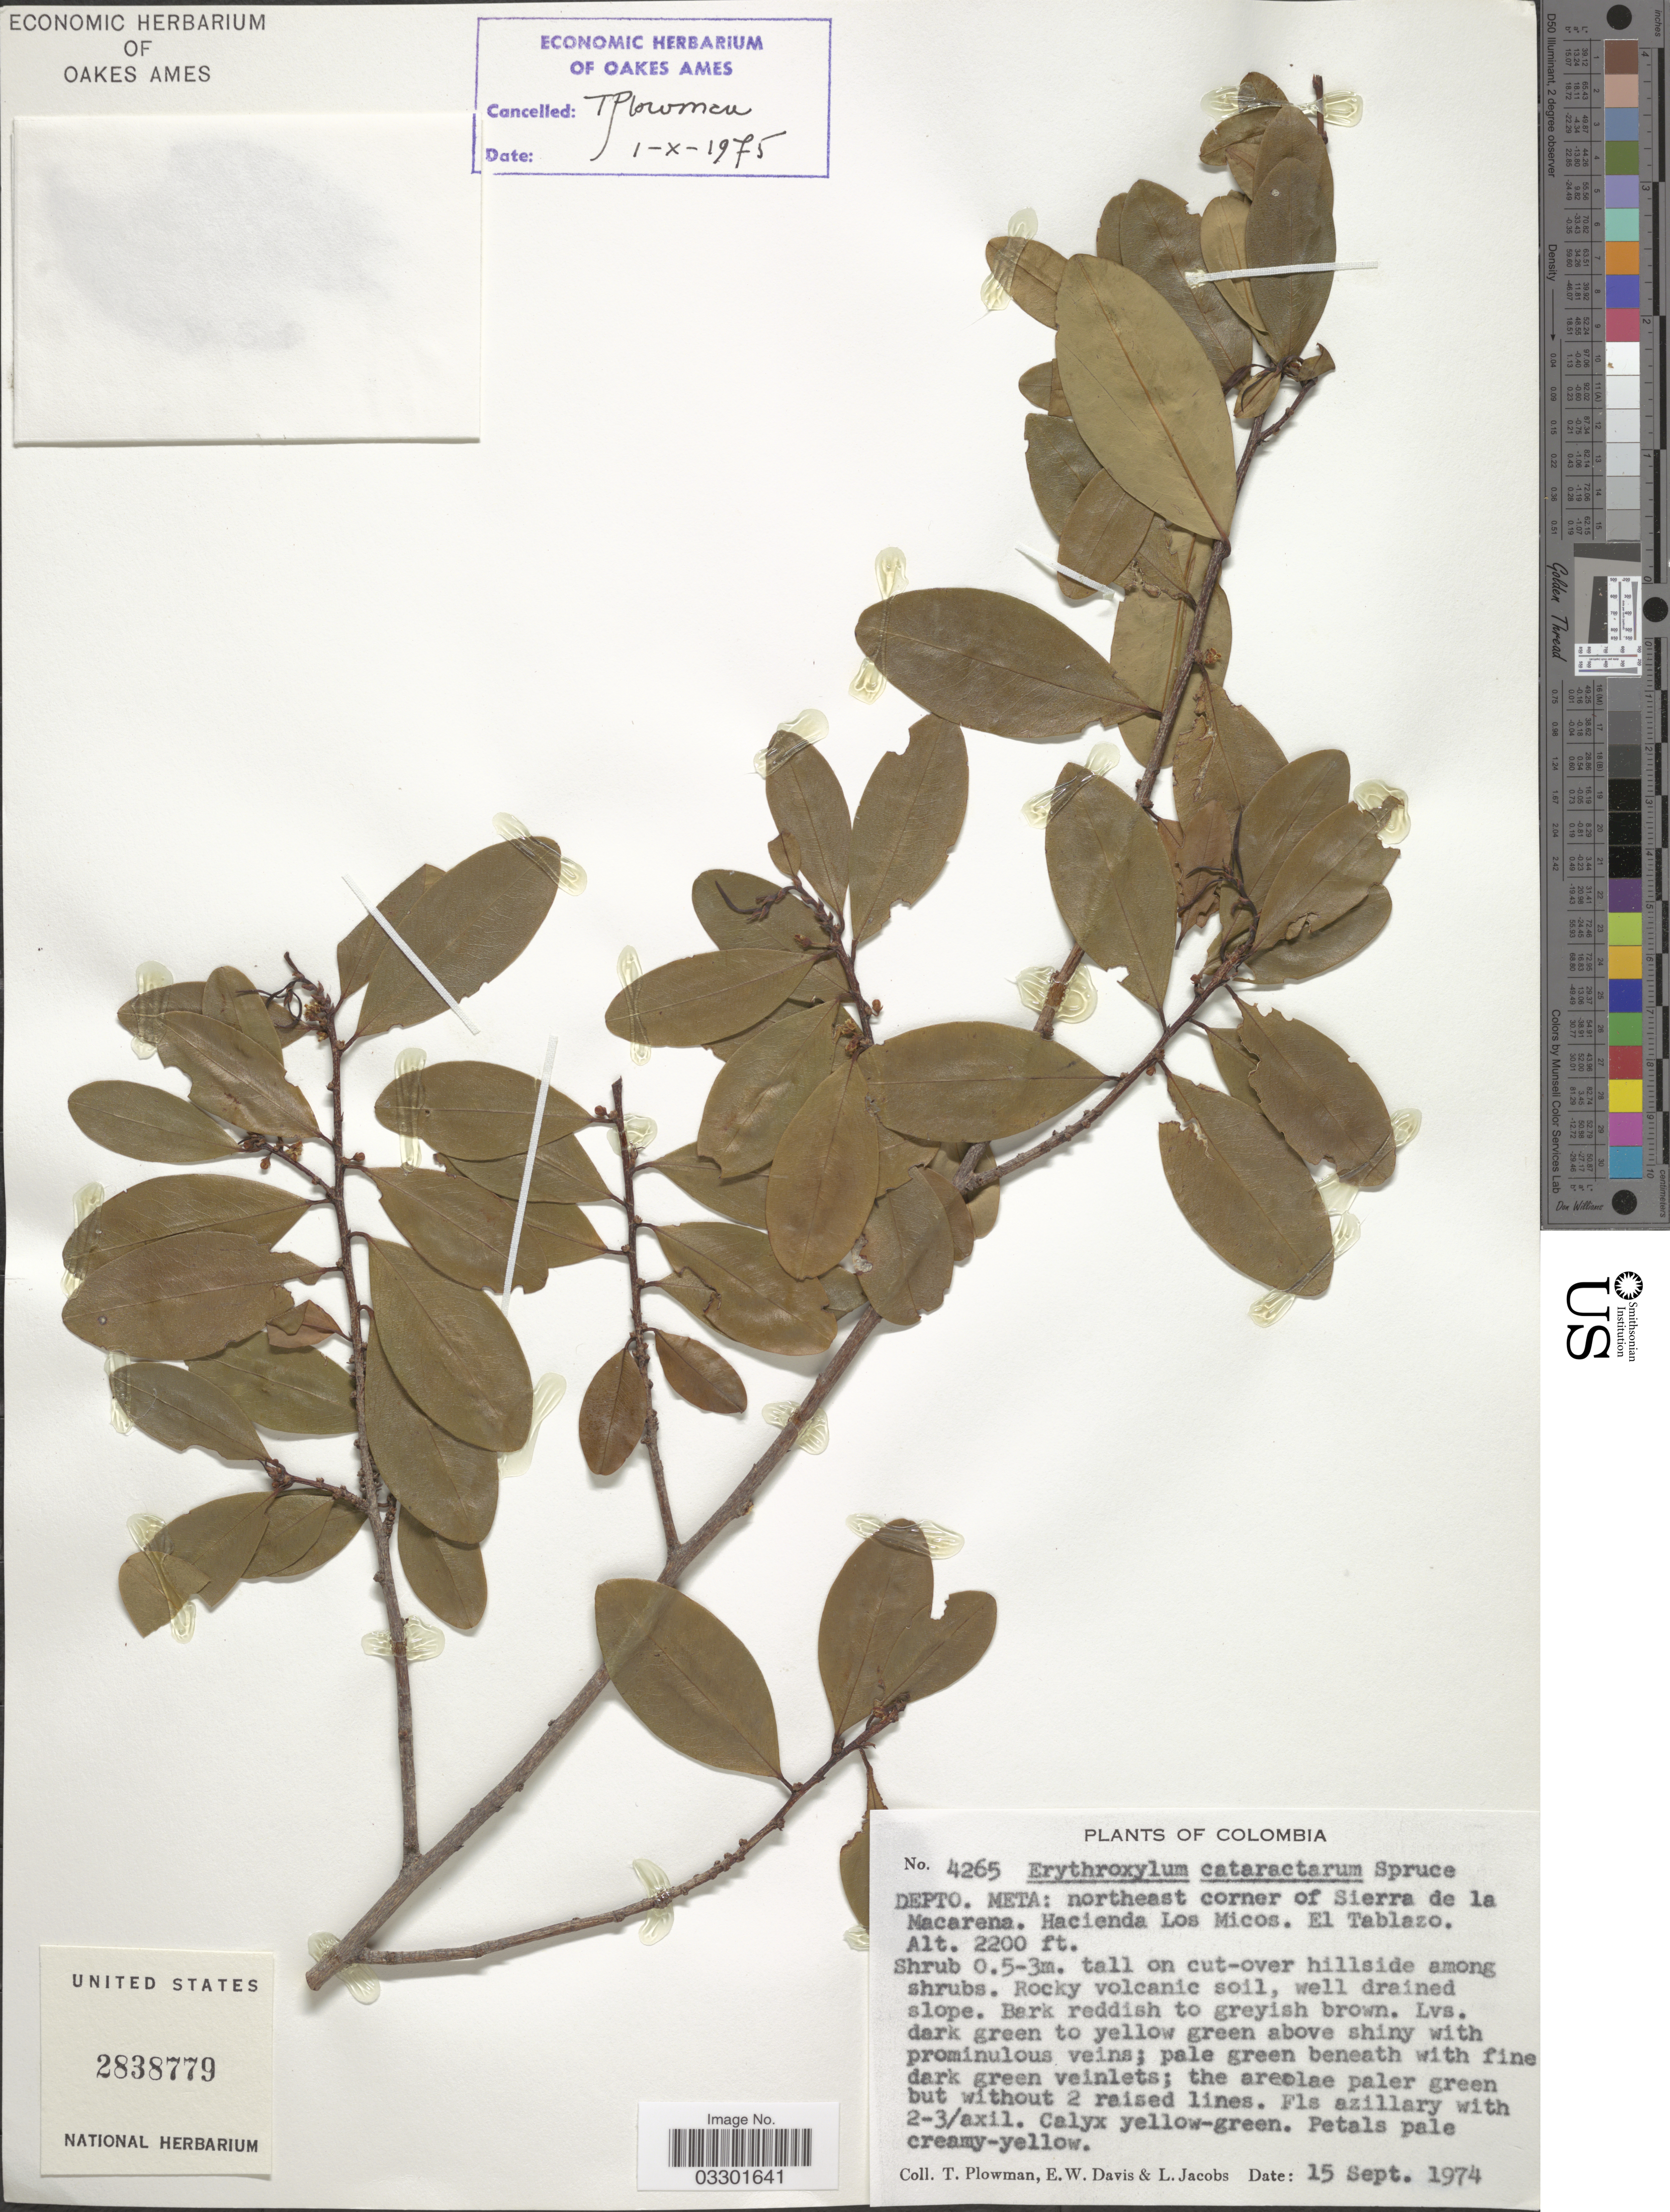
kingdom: Plantae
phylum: Tracheophyta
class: Magnoliopsida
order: Malpighiales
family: Erythroxylaceae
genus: Erythroxylum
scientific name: Erythroxylum cataractarum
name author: Spruce ex Peyr.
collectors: T. Plowman, E. W. Davis & L. Jacobs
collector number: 4265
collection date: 1974-09-15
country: Colombia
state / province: Meta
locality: Depto. Meta: northeast corner of Sierra de la Macarena. Hacienda Los Micos. El Tablazo.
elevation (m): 671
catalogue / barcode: US 2838779